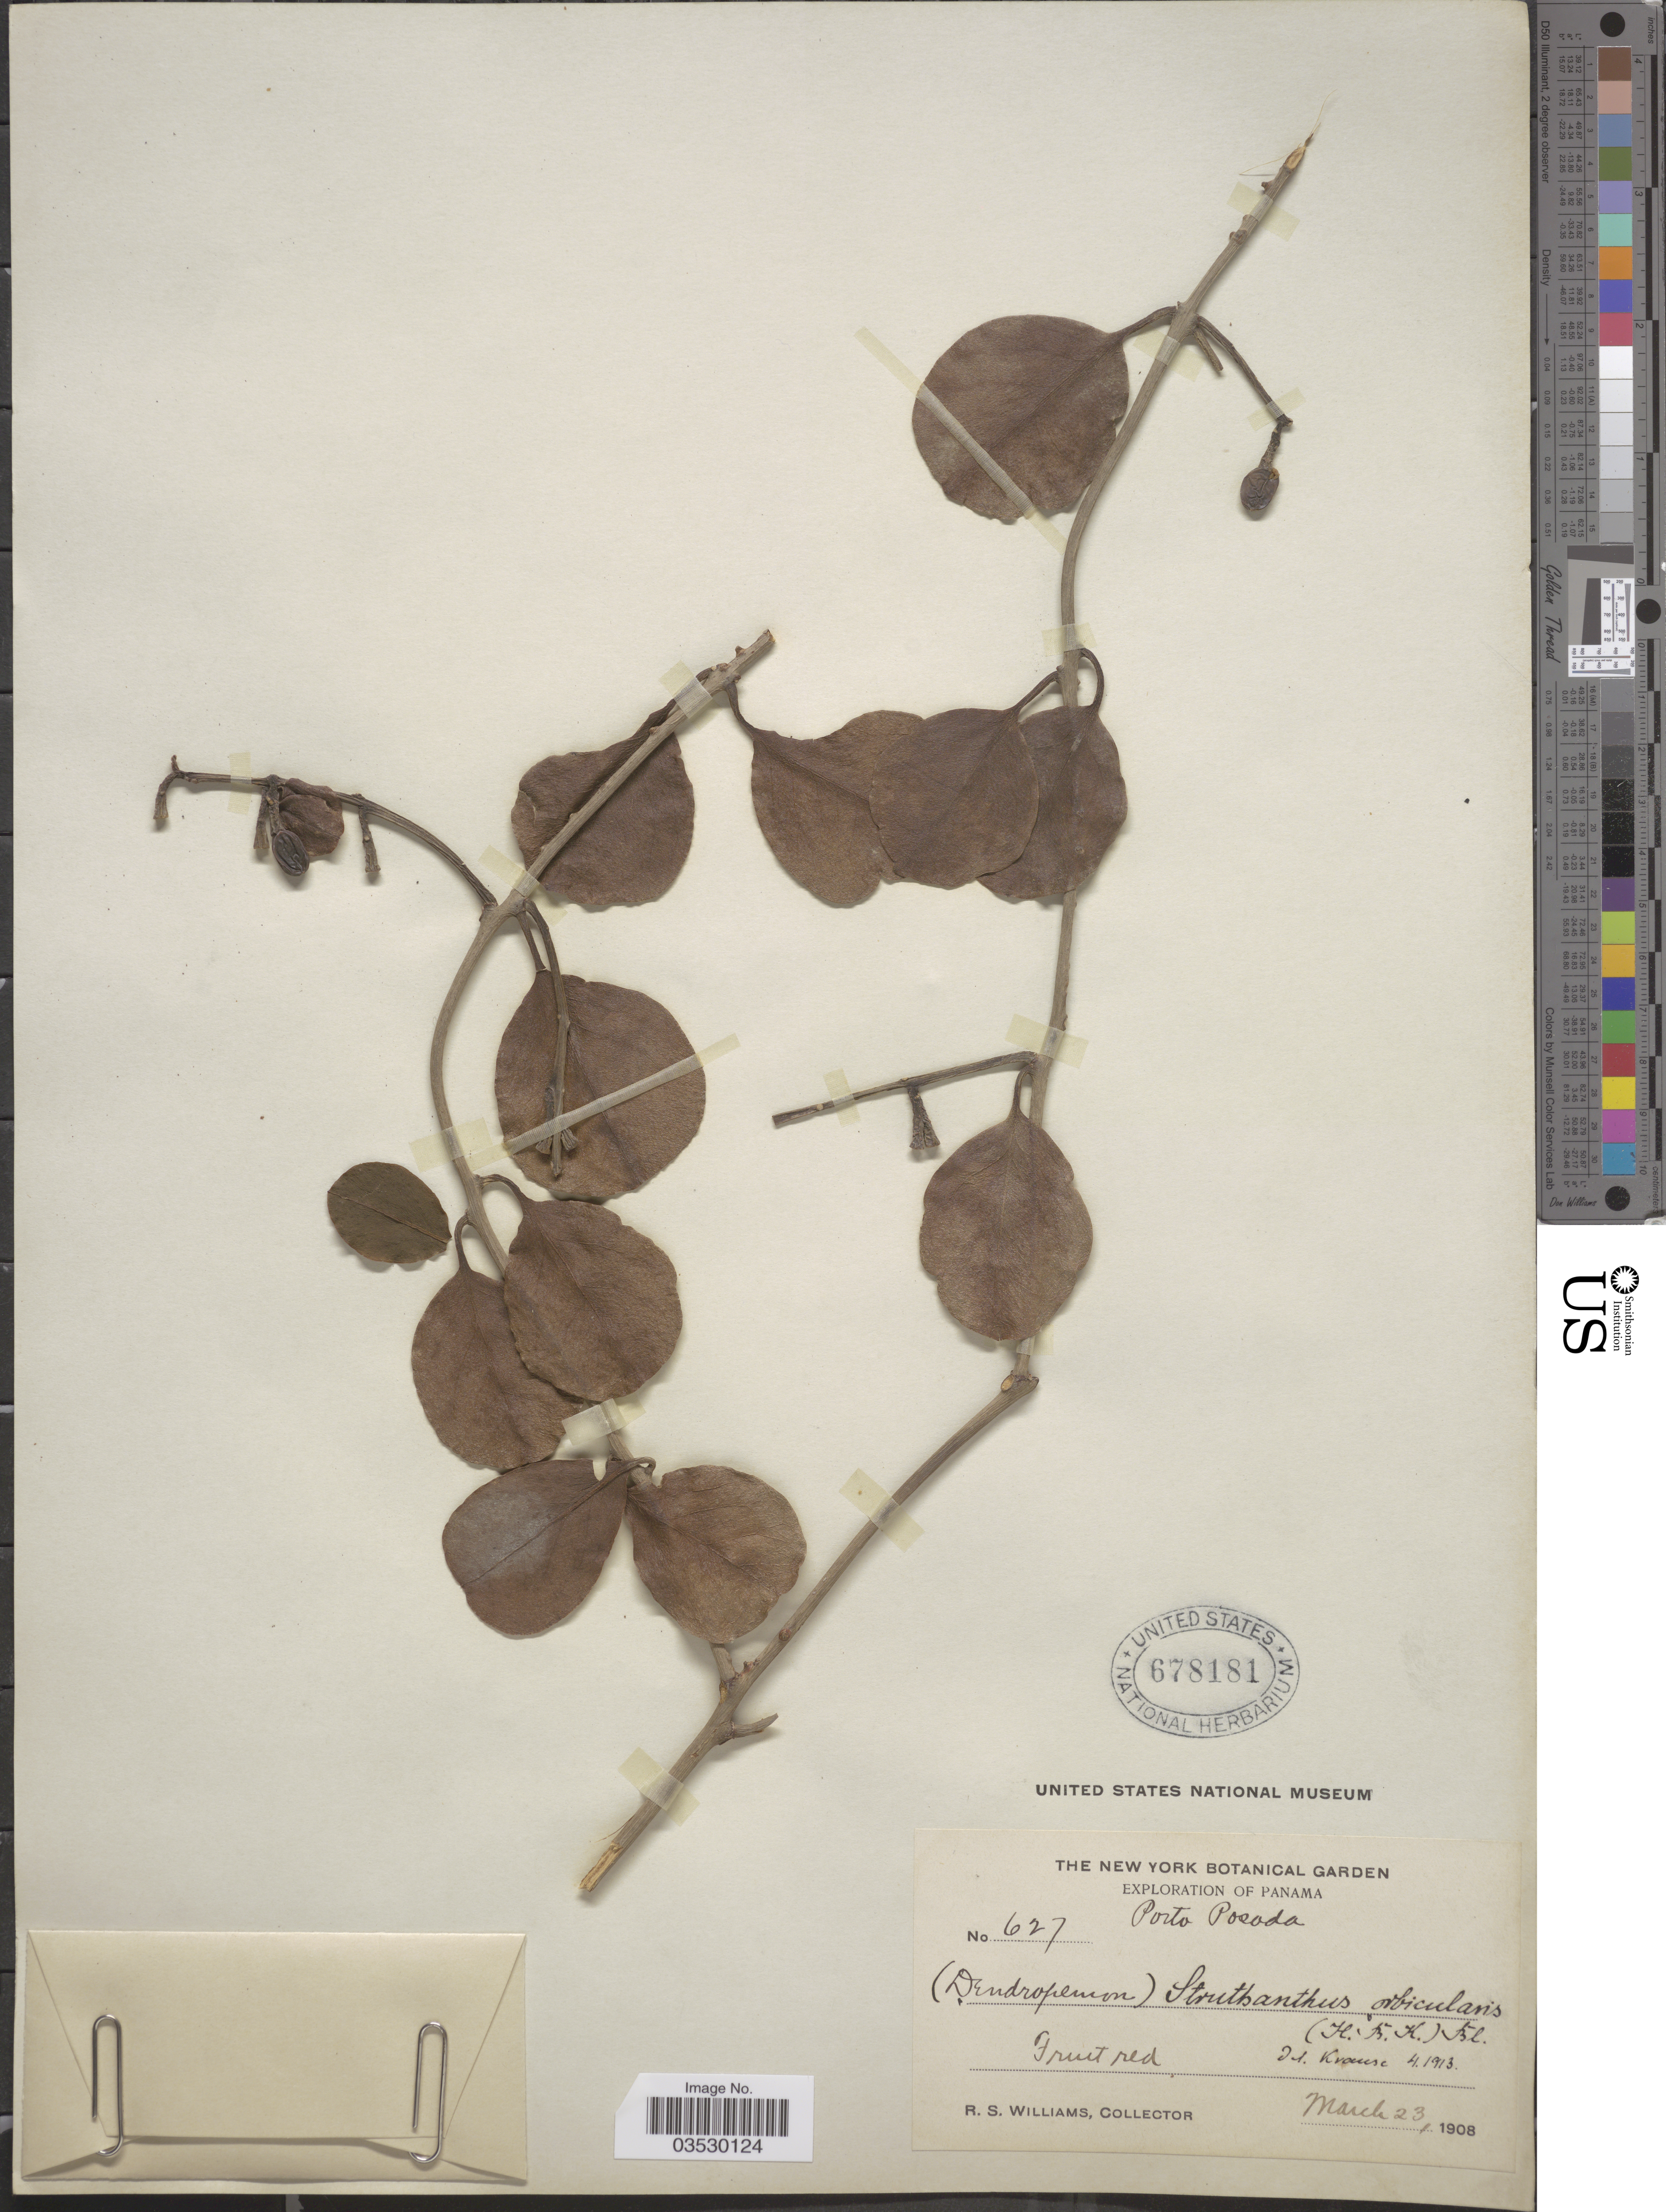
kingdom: Plantae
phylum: Tracheophyta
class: Magnoliopsida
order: Santalales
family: Loranthaceae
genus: Struthanthus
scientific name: Struthanthus orbicularis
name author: (Kunth) Blume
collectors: R. S. Williams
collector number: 627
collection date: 1908-03-23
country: Panama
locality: Porto Posada.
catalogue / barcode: US 678181